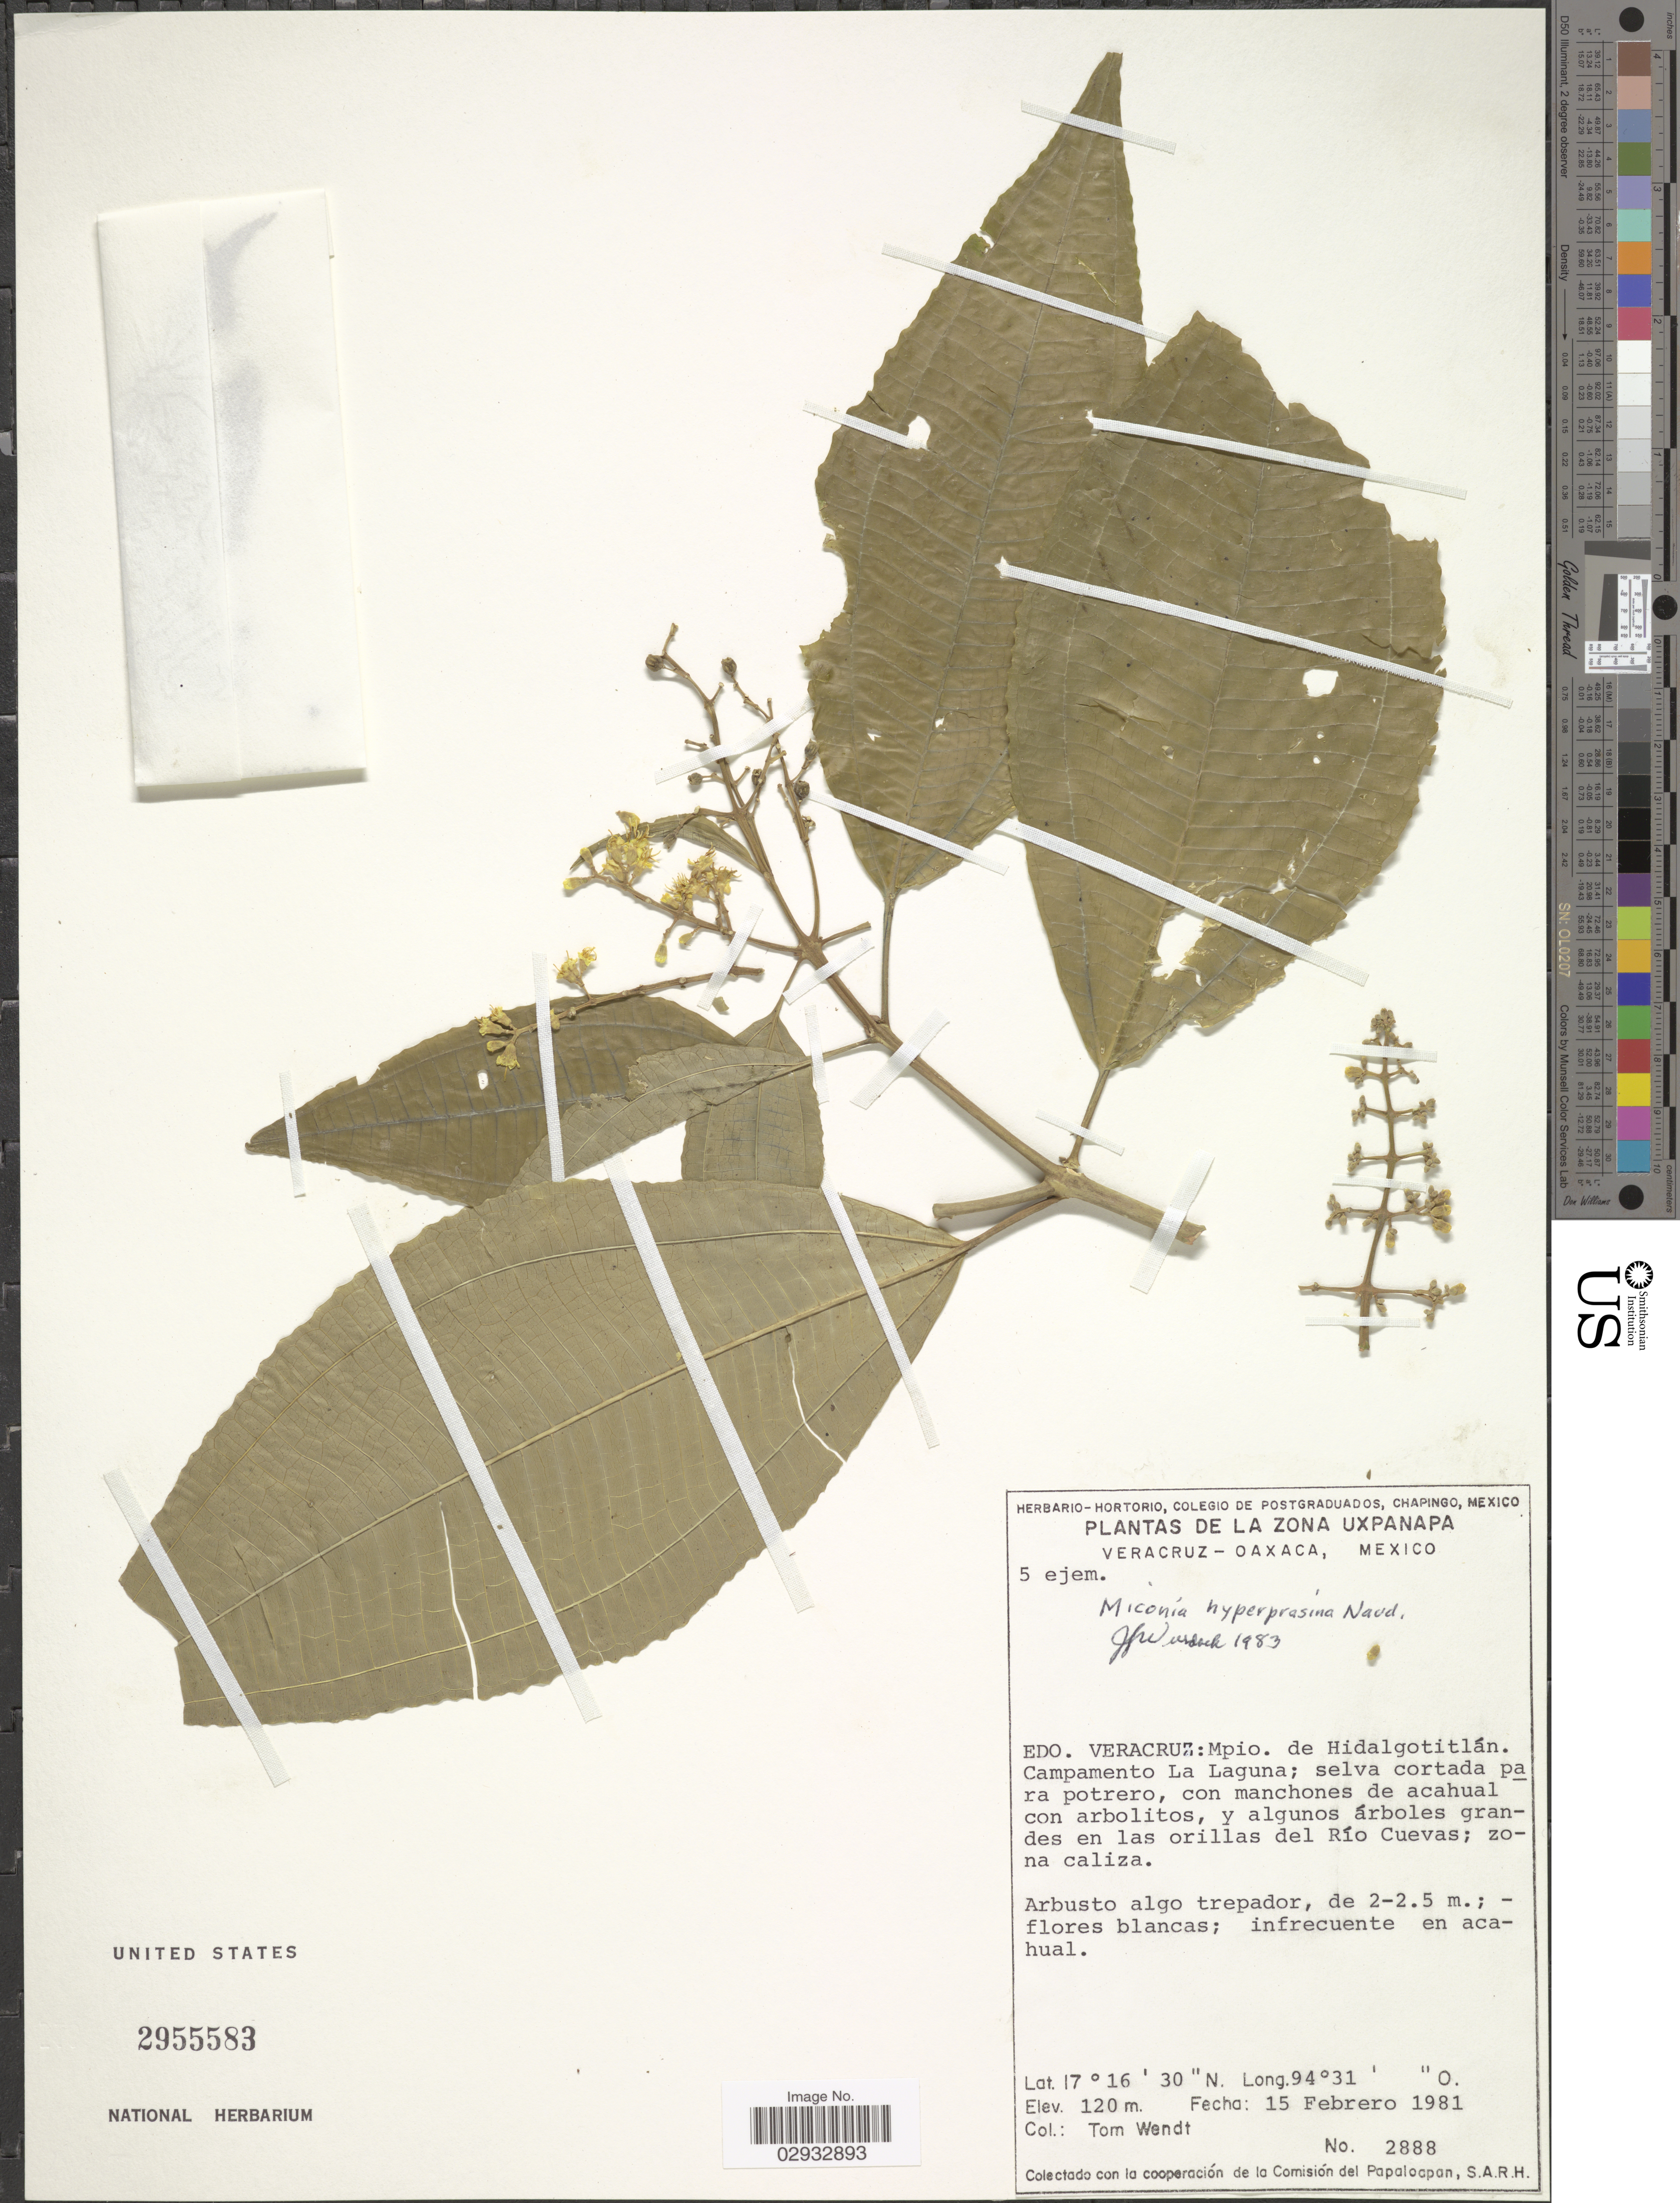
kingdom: Plantae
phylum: Tracheophyta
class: Magnoliopsida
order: Myrtales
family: Melastomataceae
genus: Miconia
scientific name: Miconia hyperprasina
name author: Naudin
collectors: T. L. Wendt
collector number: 2888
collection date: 1981-02-15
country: Mexico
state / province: Veracruz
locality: La Zona Uxpanapa. Edo. Veracruz: Mpio. de Hidalgotitlán. Campamento La Laguna. En la orillas del Río Cuevas; zona caliza.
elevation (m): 120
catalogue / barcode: US 2955583